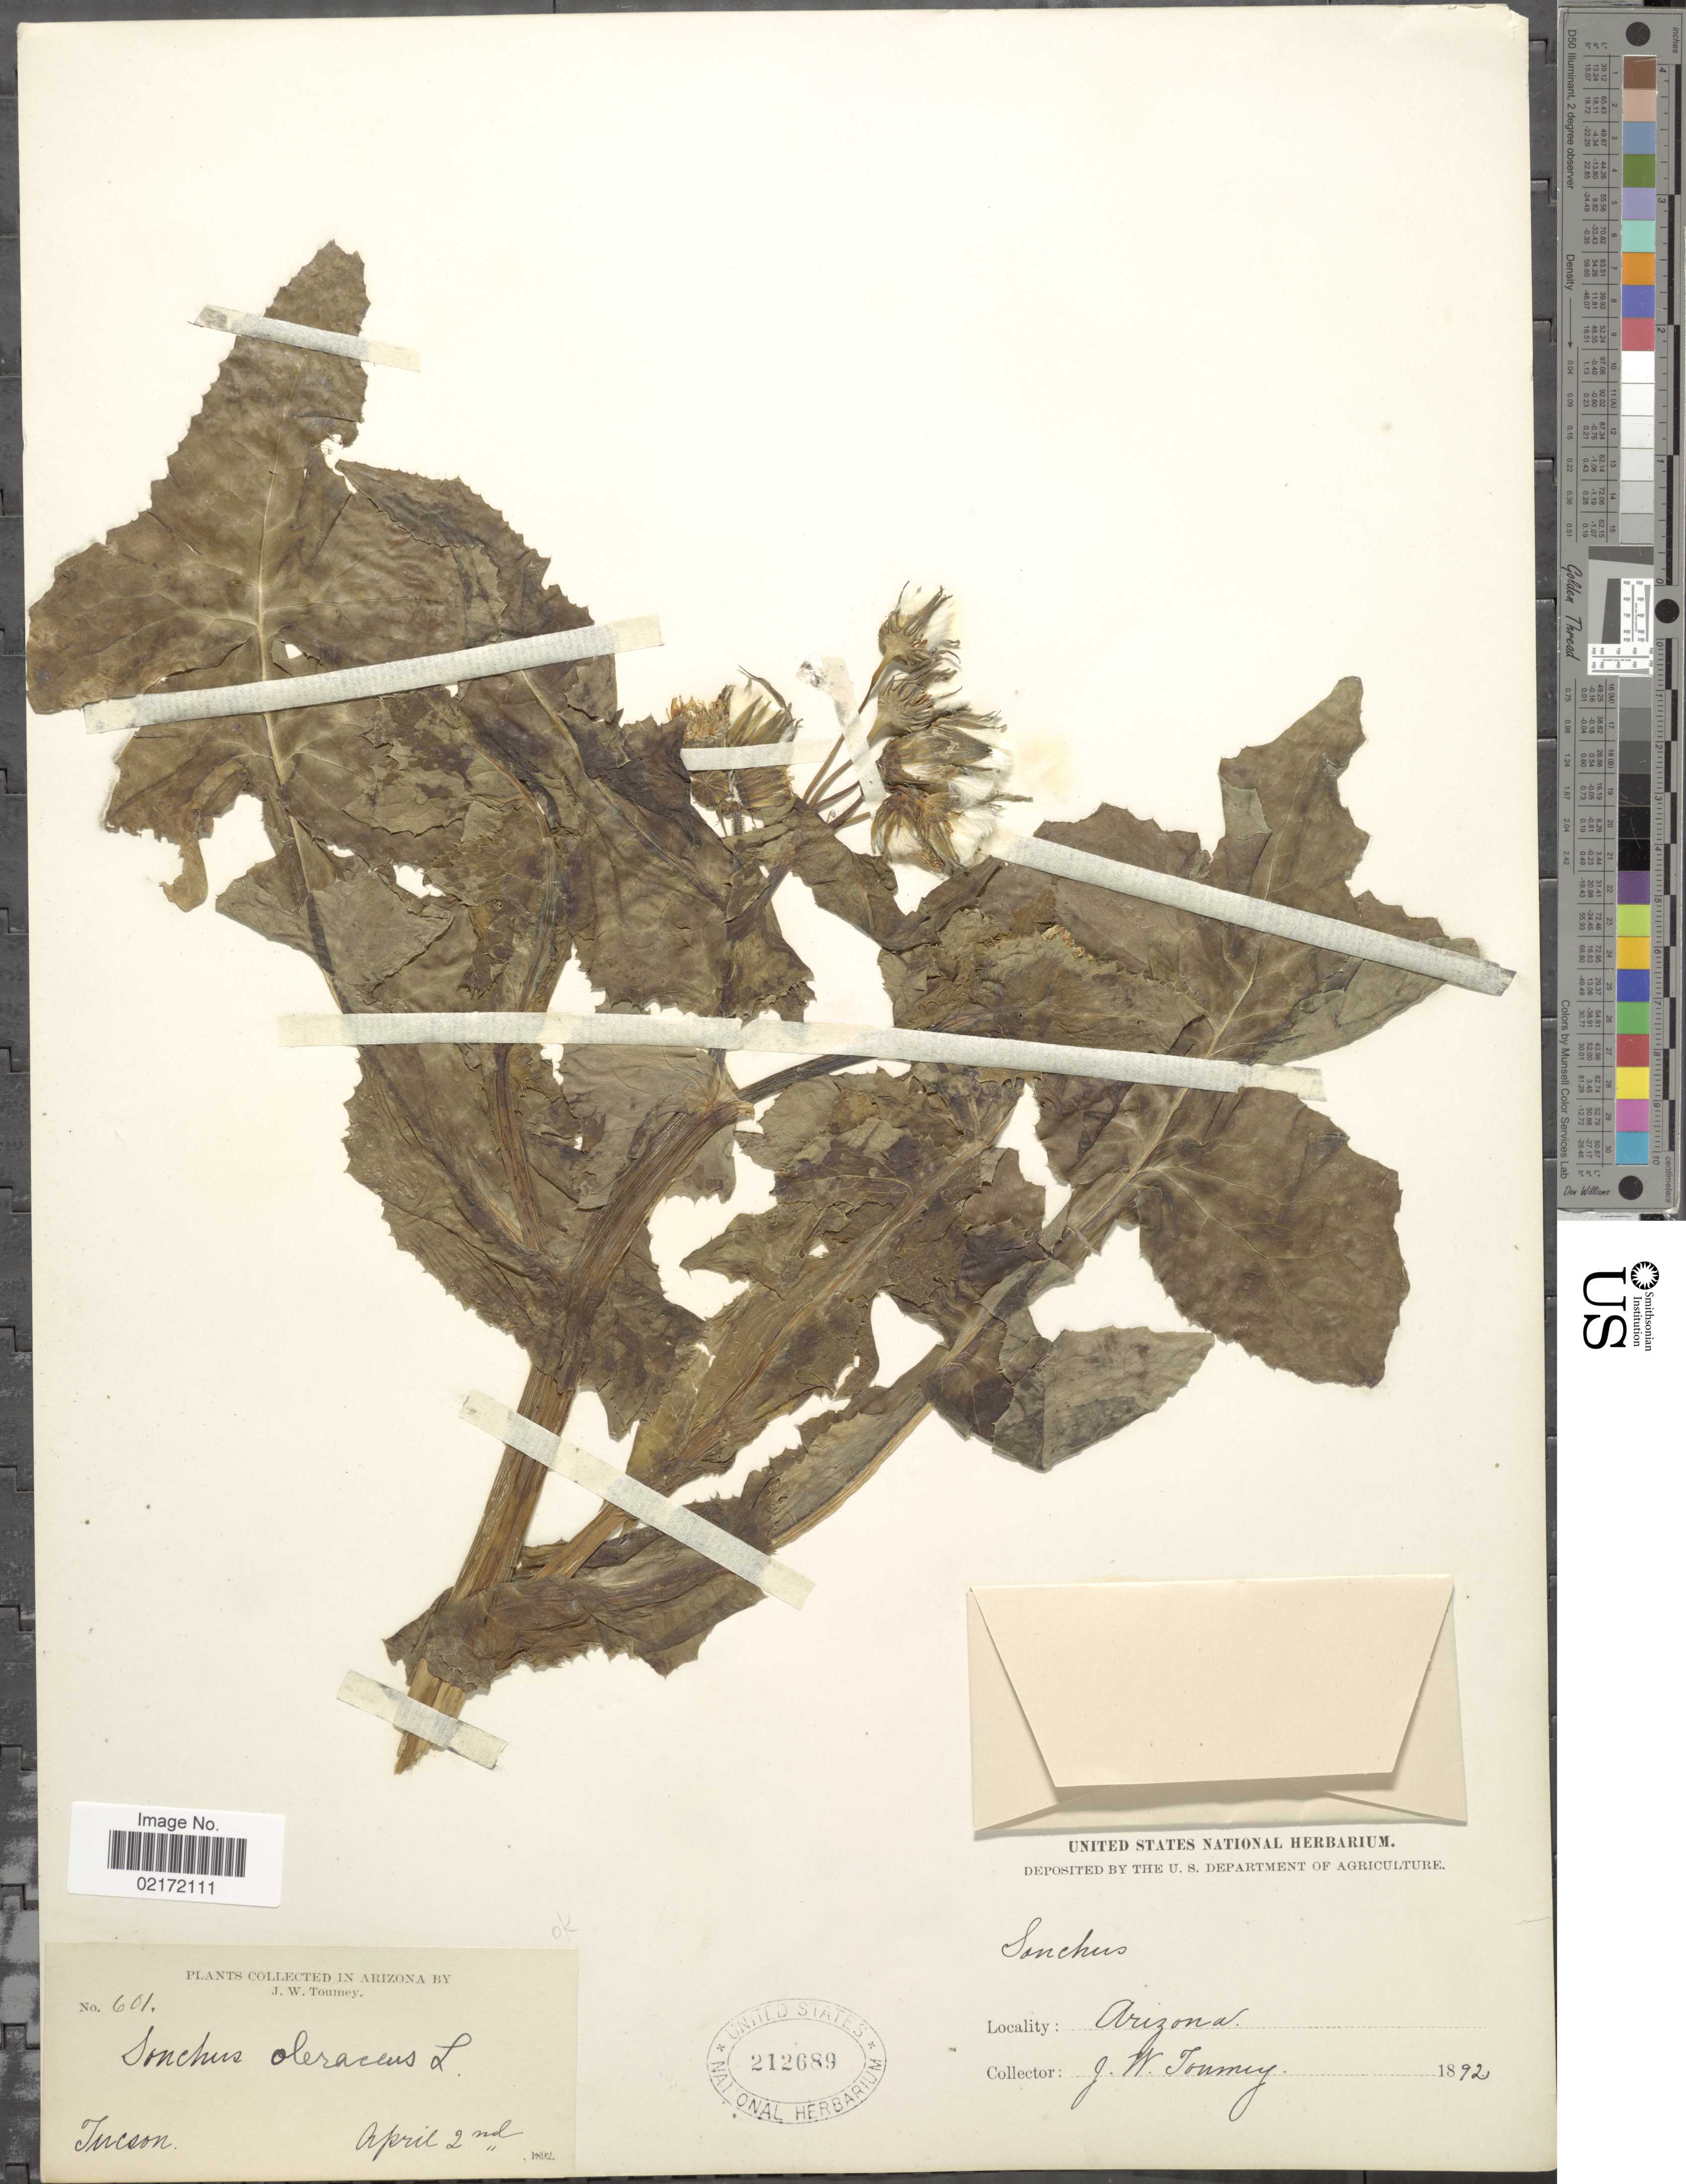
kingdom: Plantae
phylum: Tracheophyta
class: Magnoliopsida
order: Asterales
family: Asteraceae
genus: Sonchus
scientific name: Sonchus oleraceus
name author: L.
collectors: J. W. Toumey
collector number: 601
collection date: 1892-04-02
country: United States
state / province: Arizona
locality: Tucson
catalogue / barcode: US 212689